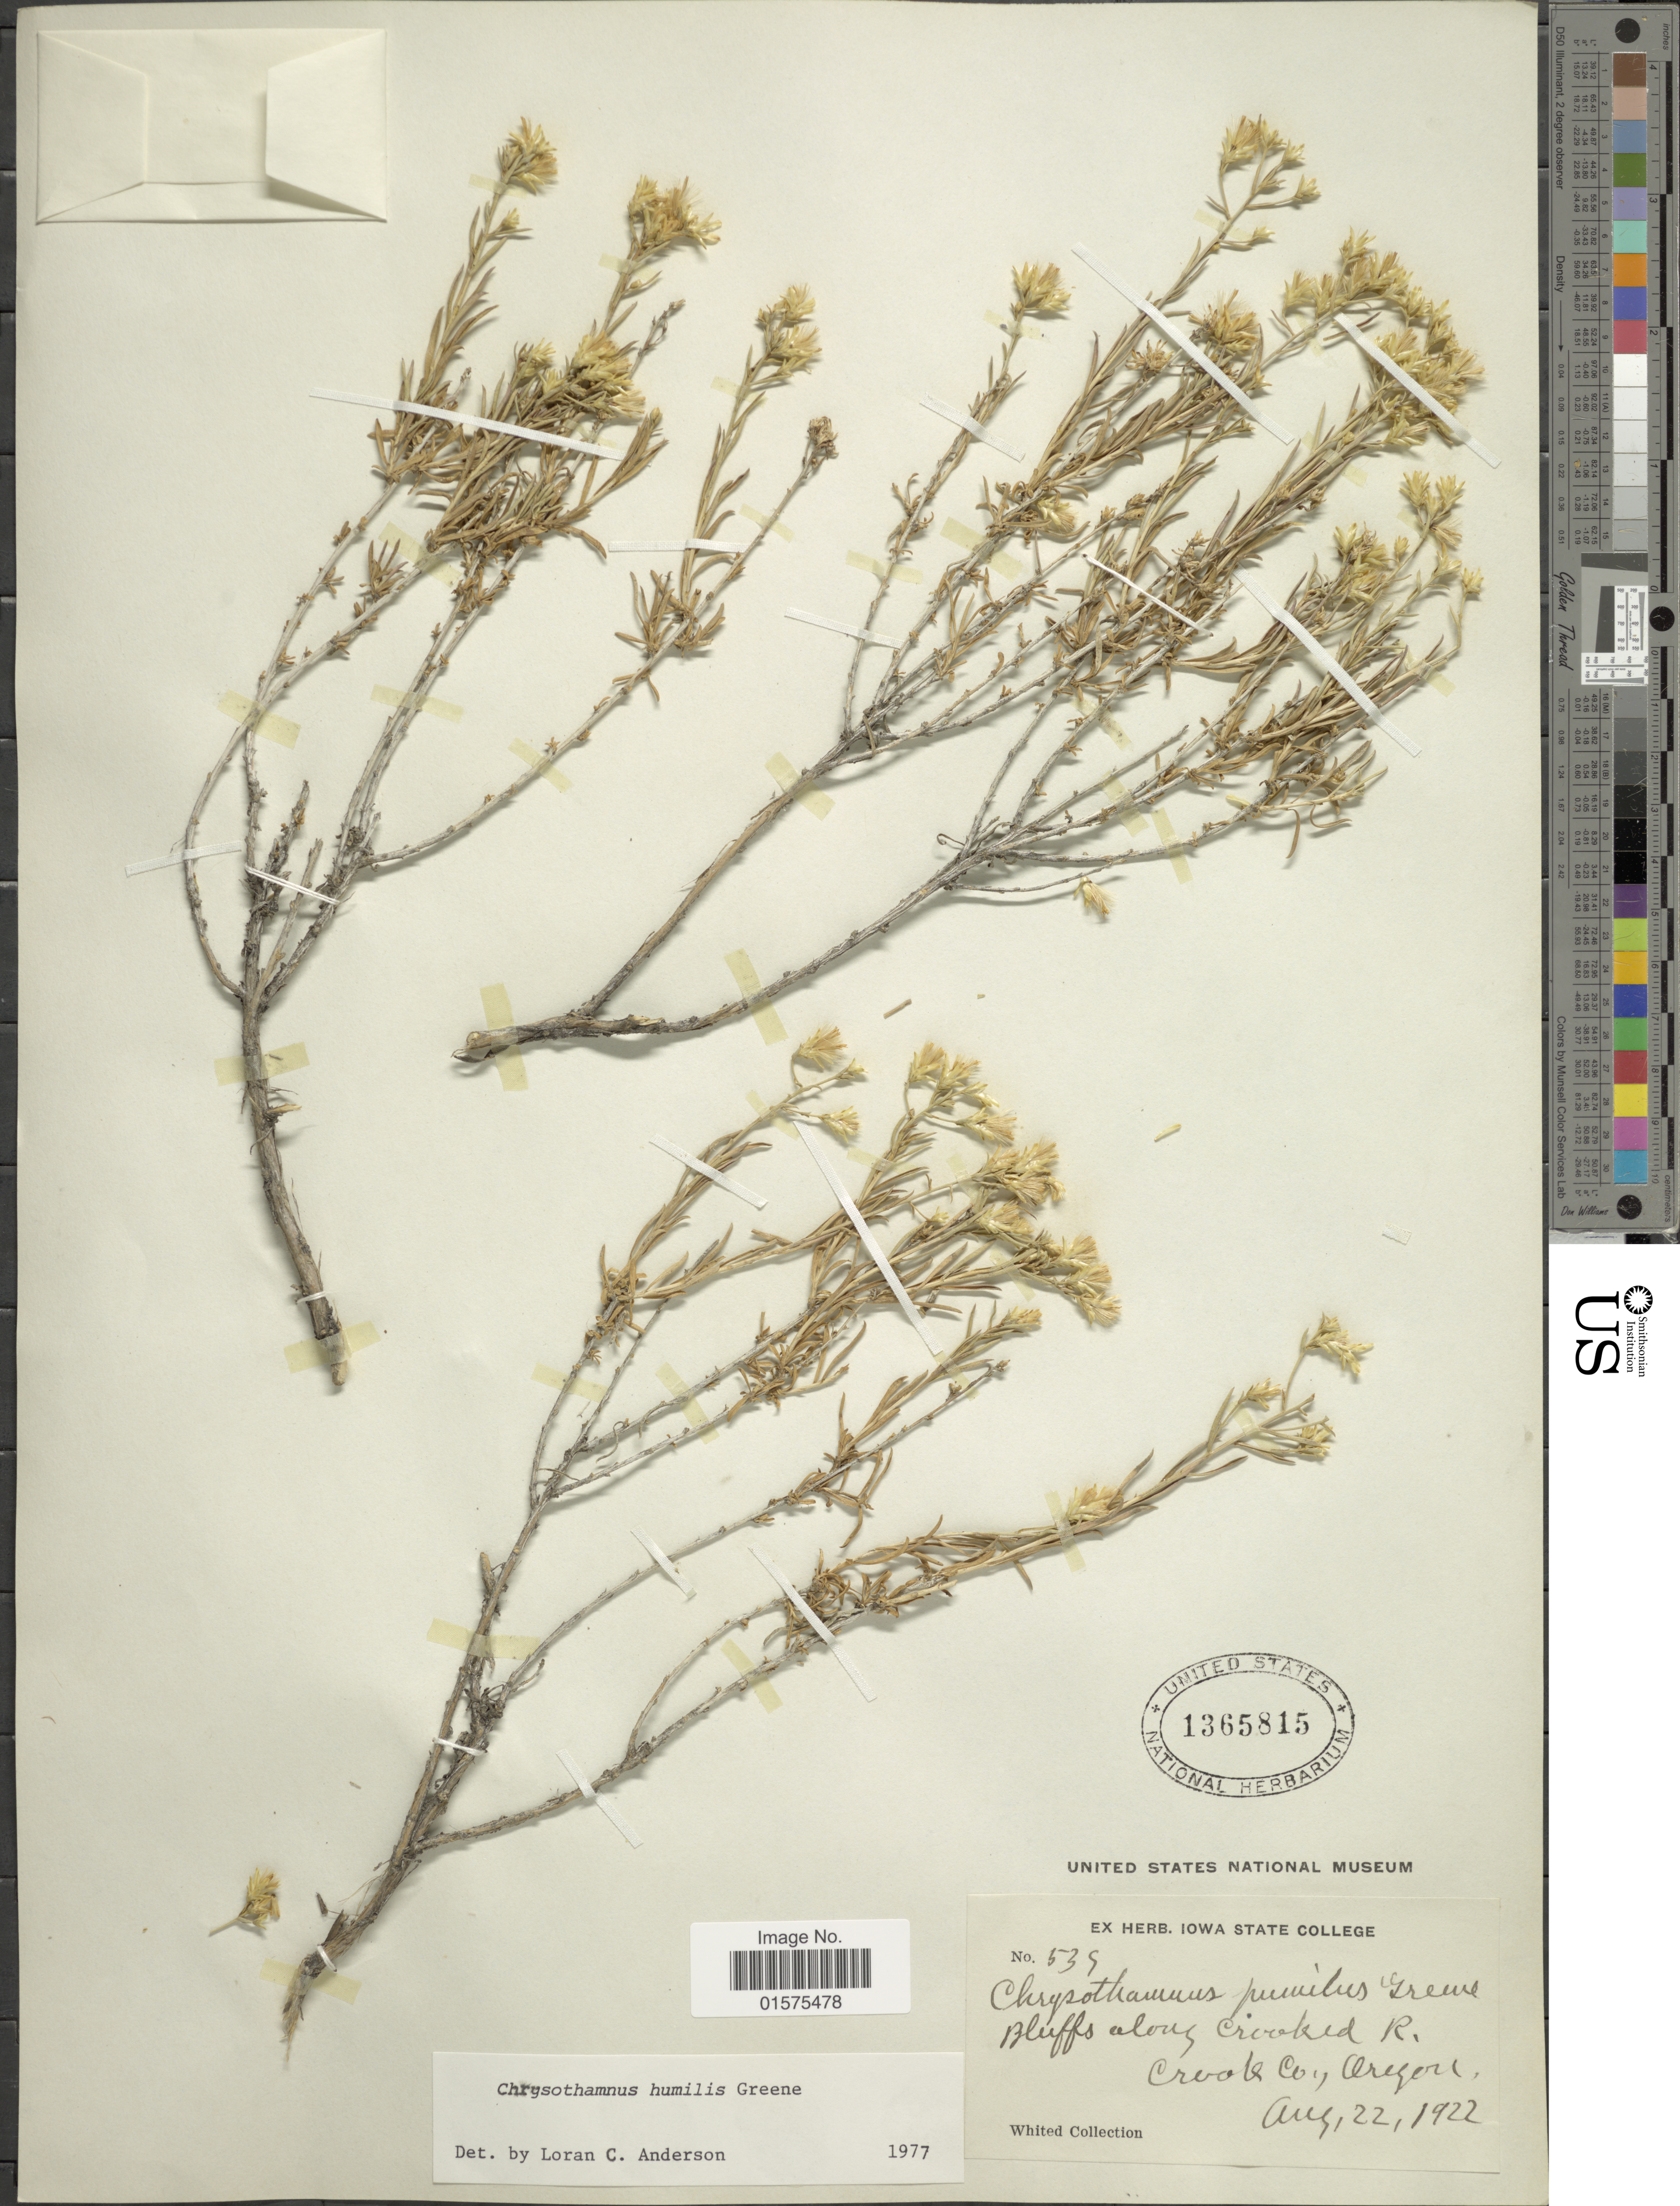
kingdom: Plantae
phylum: Tracheophyta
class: Magnoliopsida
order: Asterales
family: Asteraceae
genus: Chrysothamnus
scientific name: Chrysothamnus humilis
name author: Greene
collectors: K. Whited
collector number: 539*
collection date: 1922-08-22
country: United States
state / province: Arizona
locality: Bluffs along Crooked R. Crook Co.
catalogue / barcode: US 1365815